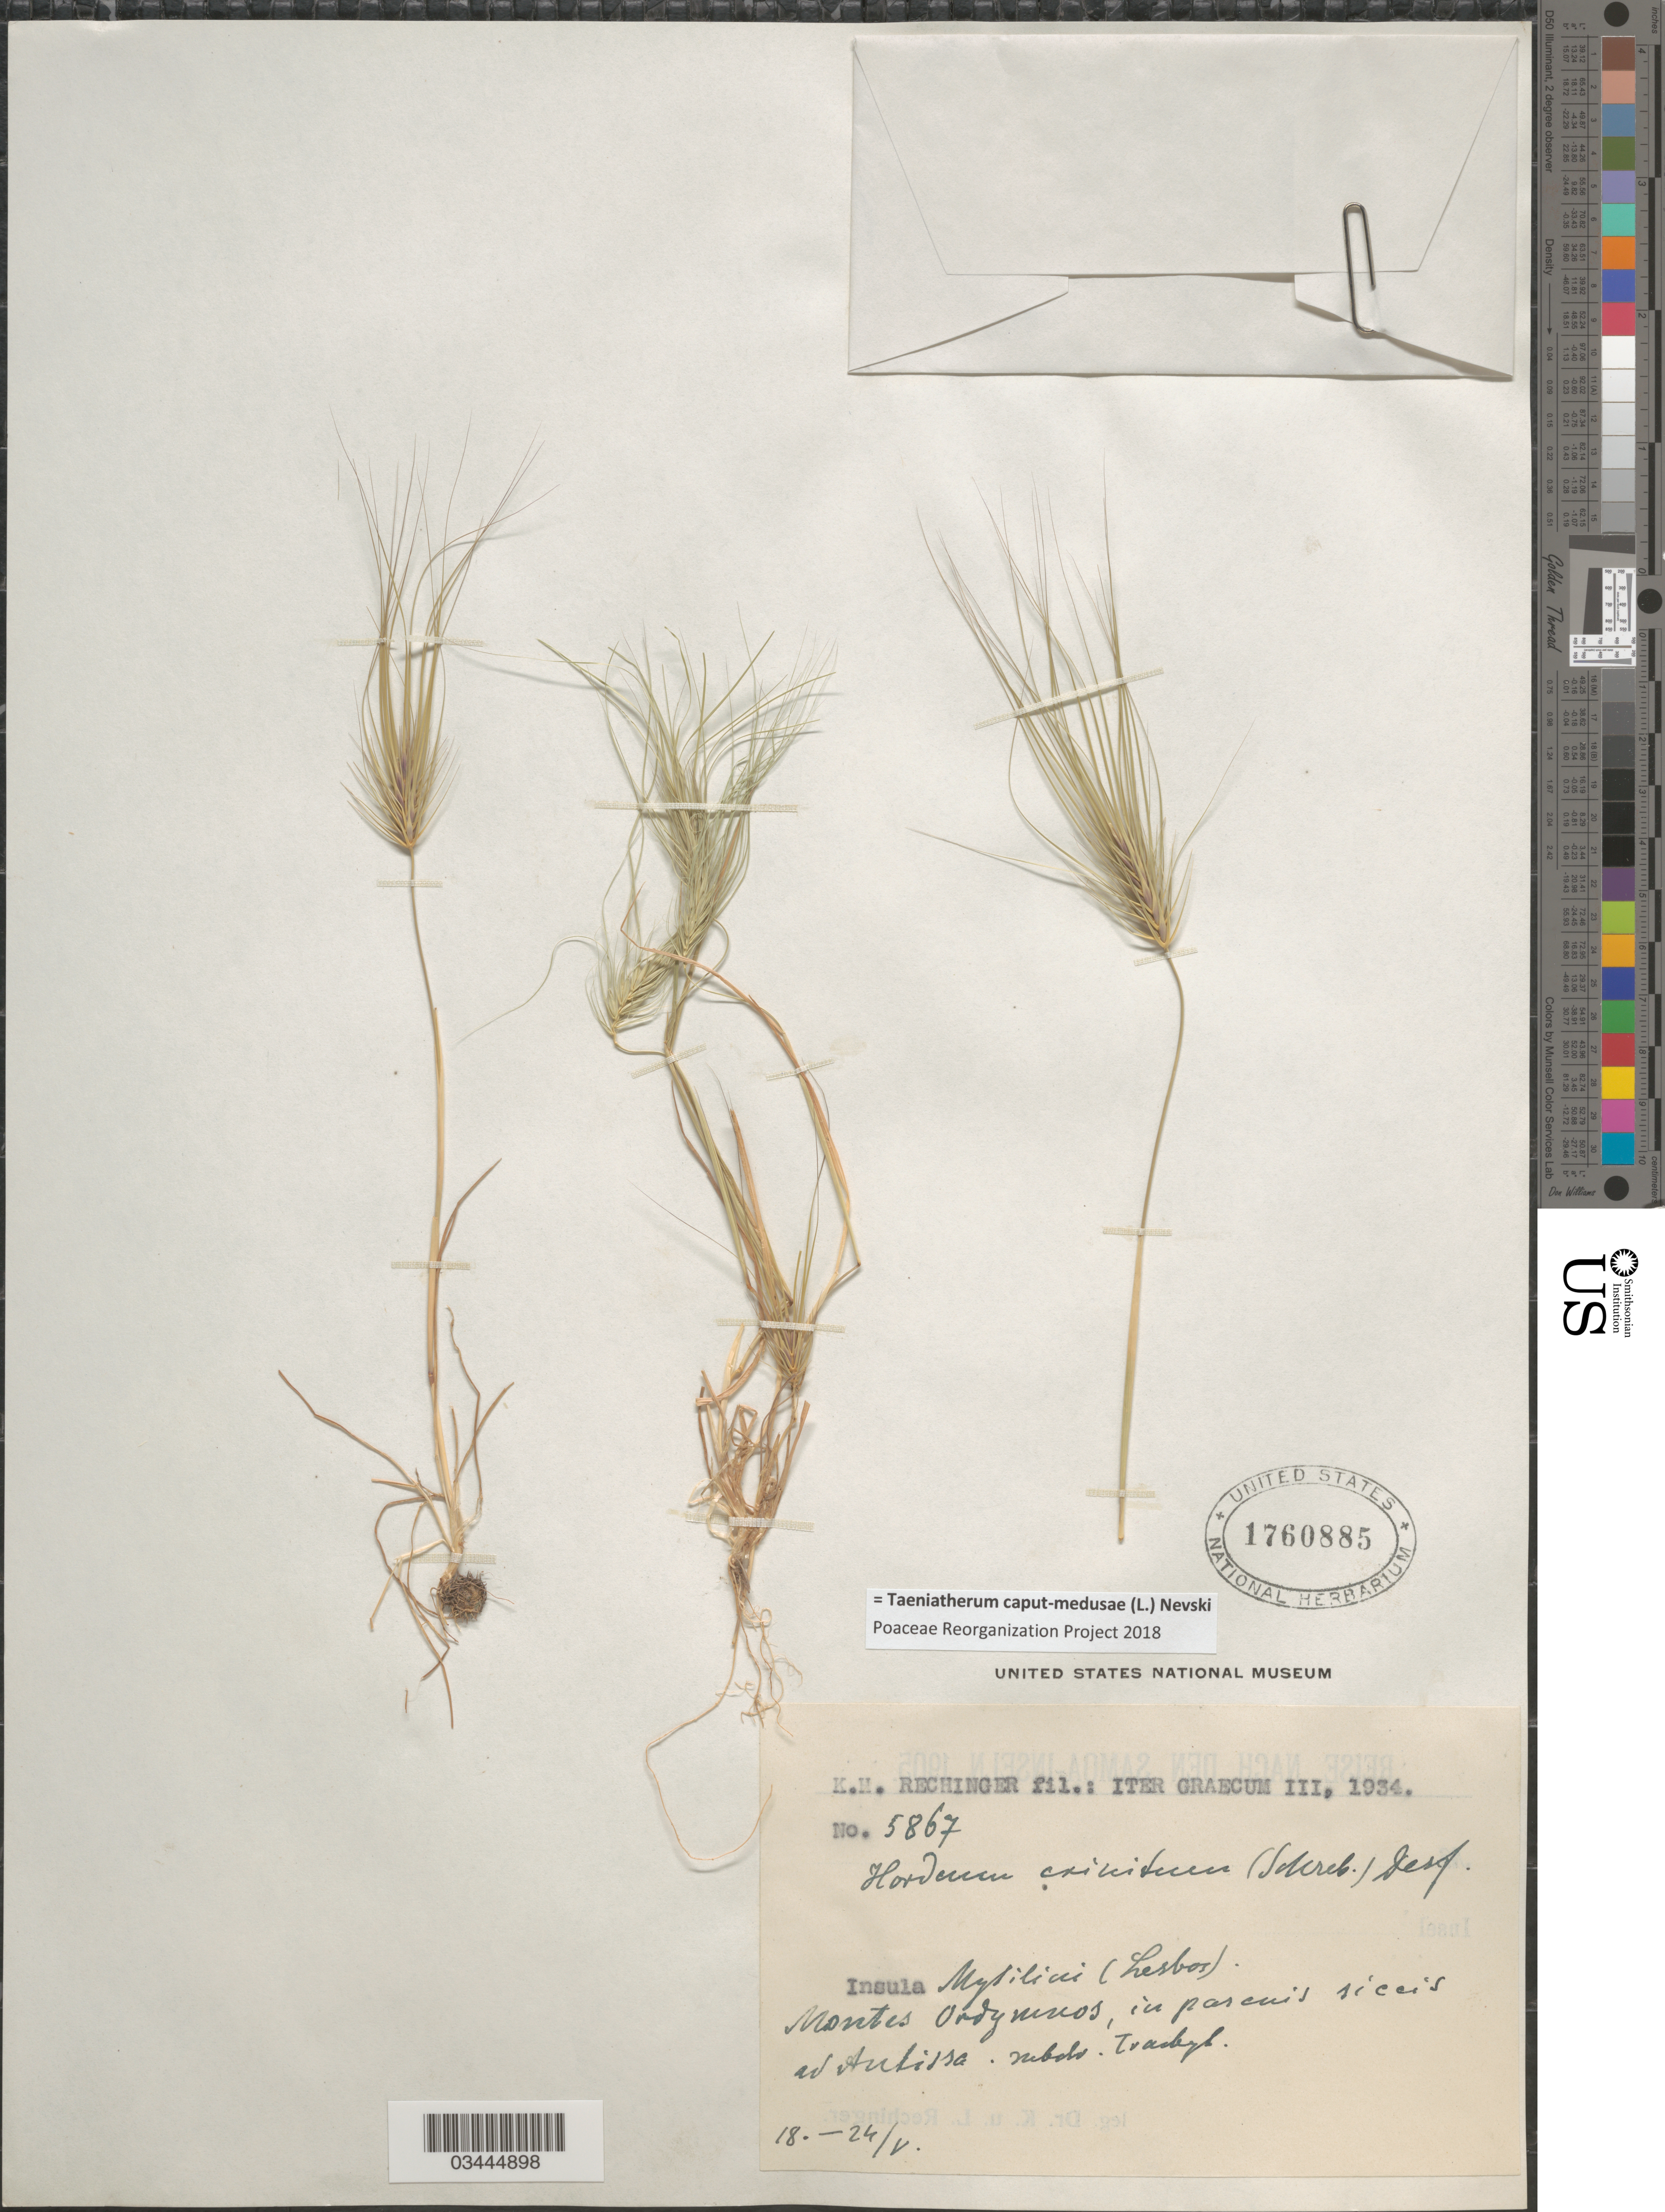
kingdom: Plantae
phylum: Tracheophyta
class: Liliopsida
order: Poales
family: Poaceae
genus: Taeniatherum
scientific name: Taeniatherum caput-medusae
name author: L.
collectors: K. H. Rechinger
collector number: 5867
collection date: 1934-05-18/1934-05-24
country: Greece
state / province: North Aegean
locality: Iter Graecum III, 1934. Insula Mytilini (Lesbos). Montes Ordymnos, in pascuis siccis ad Antissa.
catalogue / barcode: US 1760885